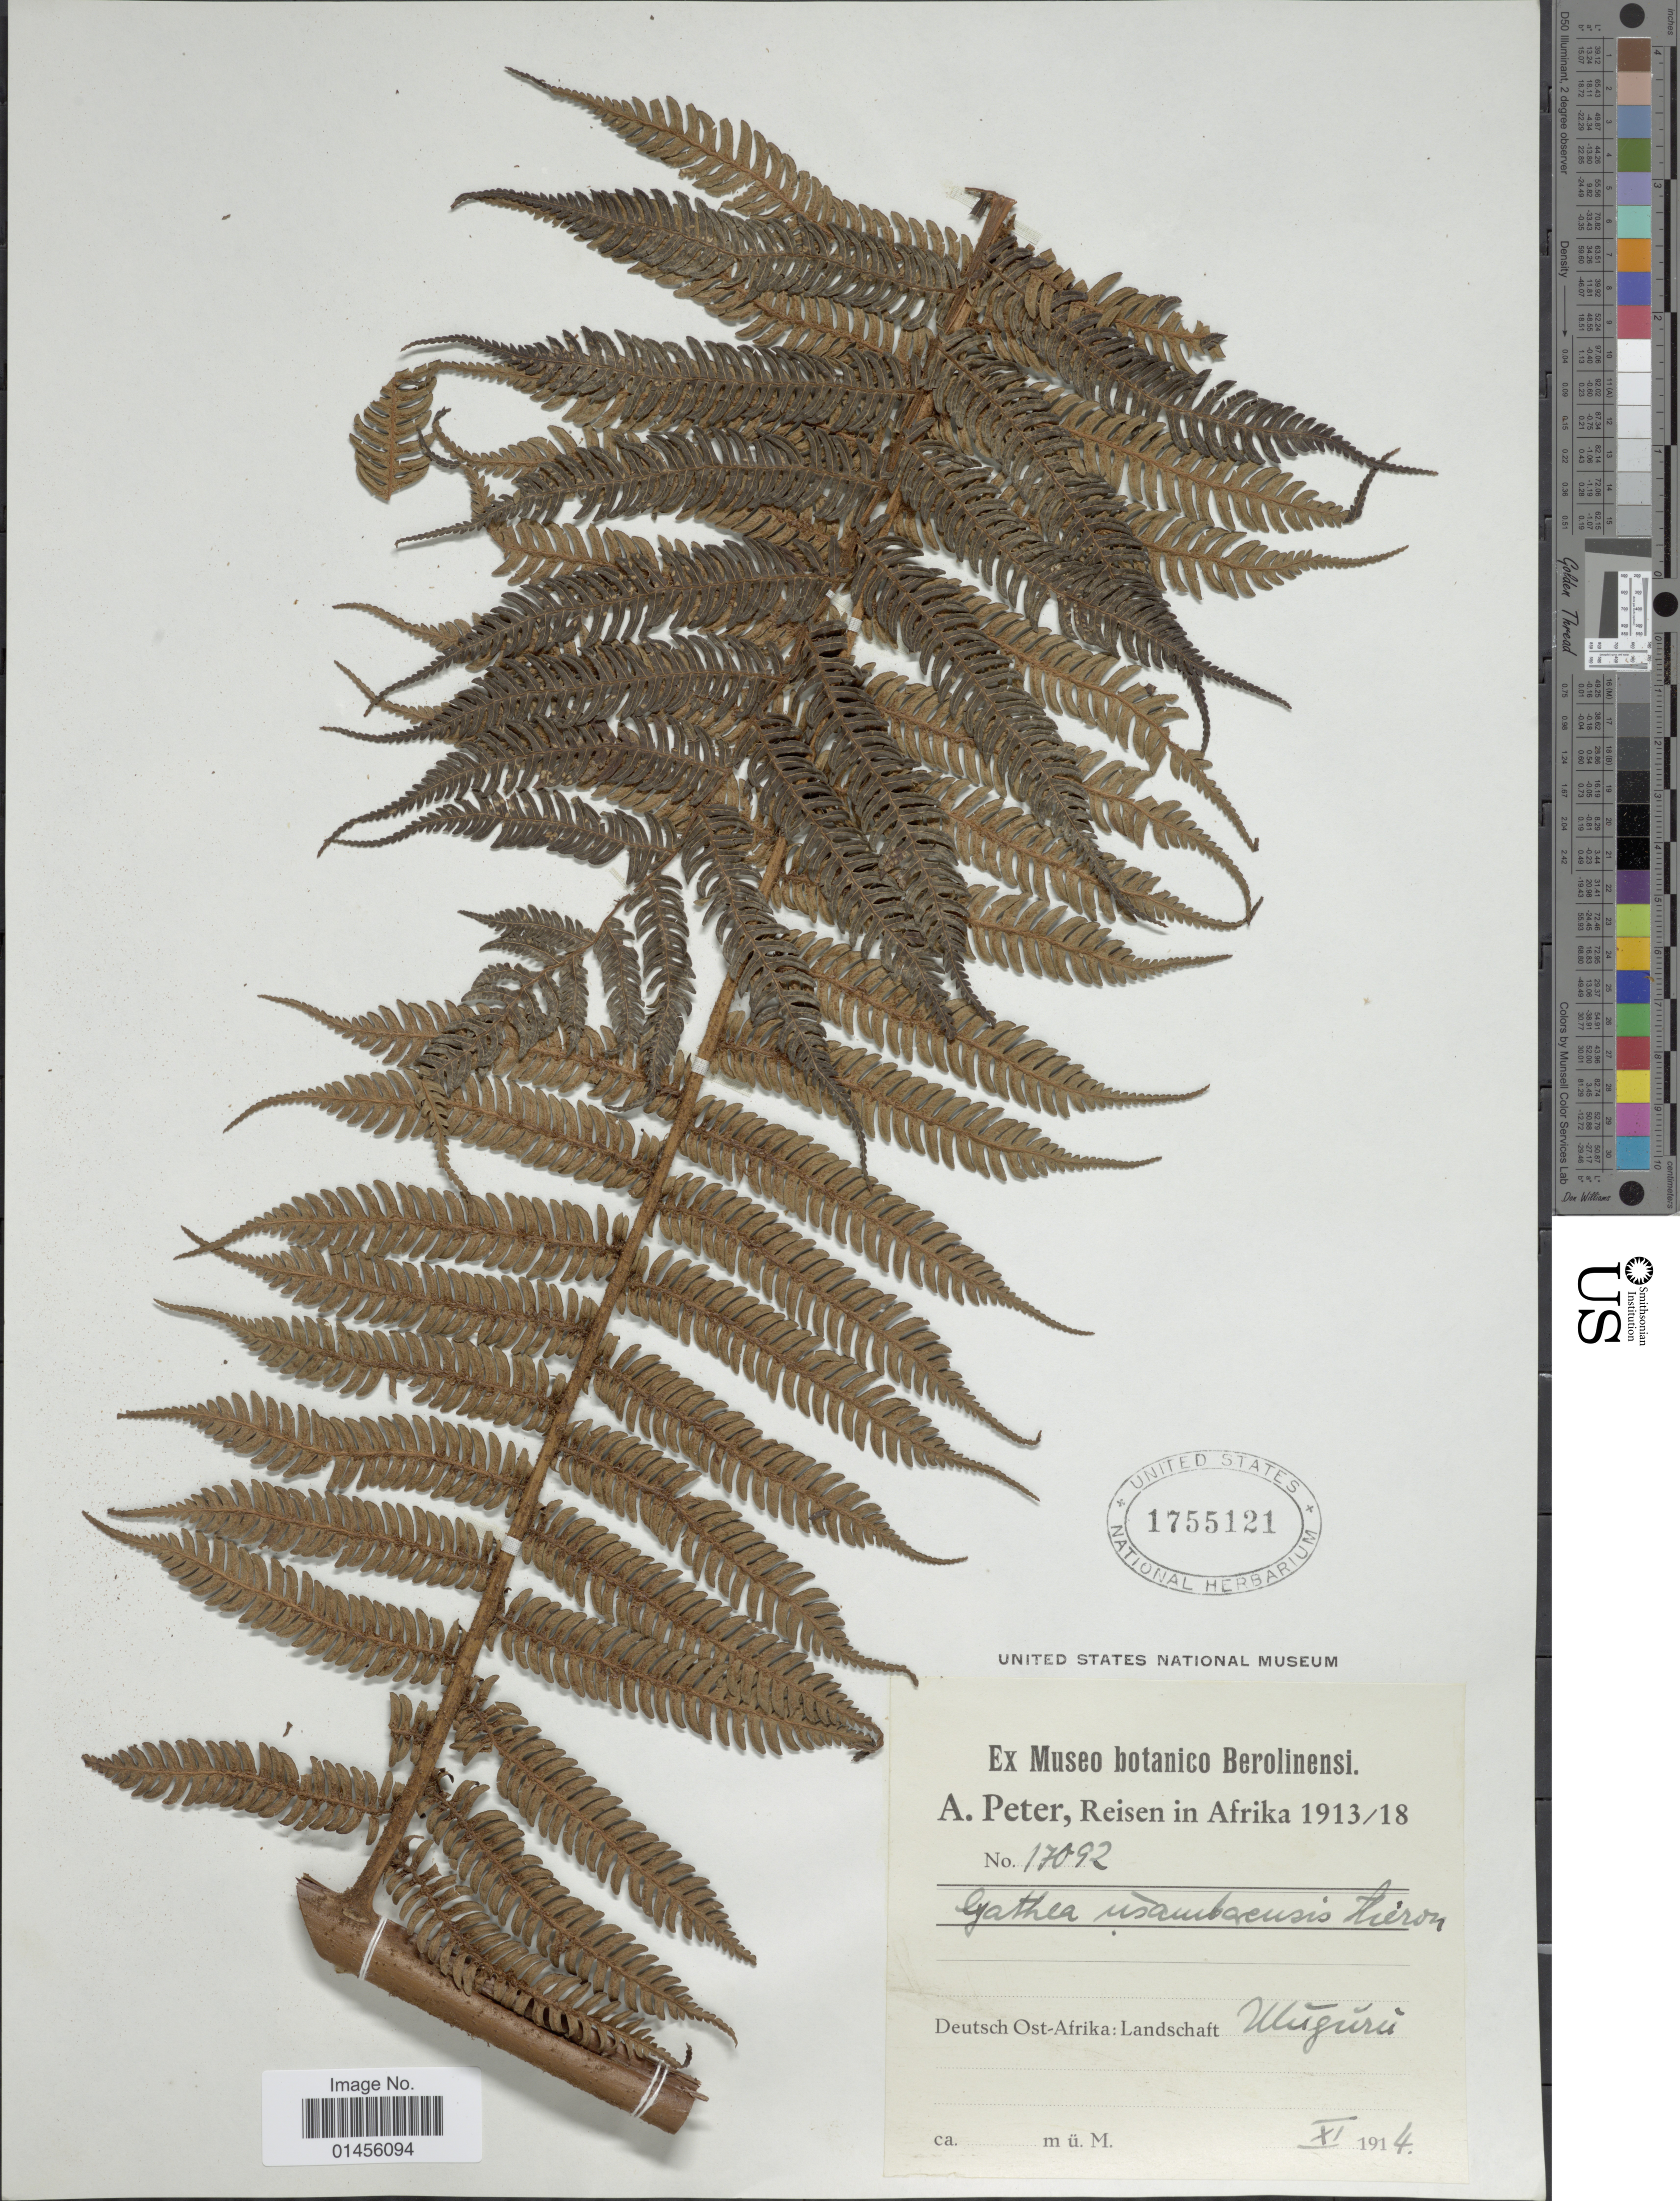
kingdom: Plantae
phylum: Tracheophyta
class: Polypodiopsida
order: Cyatheales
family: Cyatheaceae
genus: Alsophila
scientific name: Alsophila manniana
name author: (Hook.) R.M. Tryon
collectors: A. Peter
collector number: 17092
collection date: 1914-11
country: Tanzania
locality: Deutsch Ost-Afrika: Landschaft Uluguru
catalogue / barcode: US 1755121